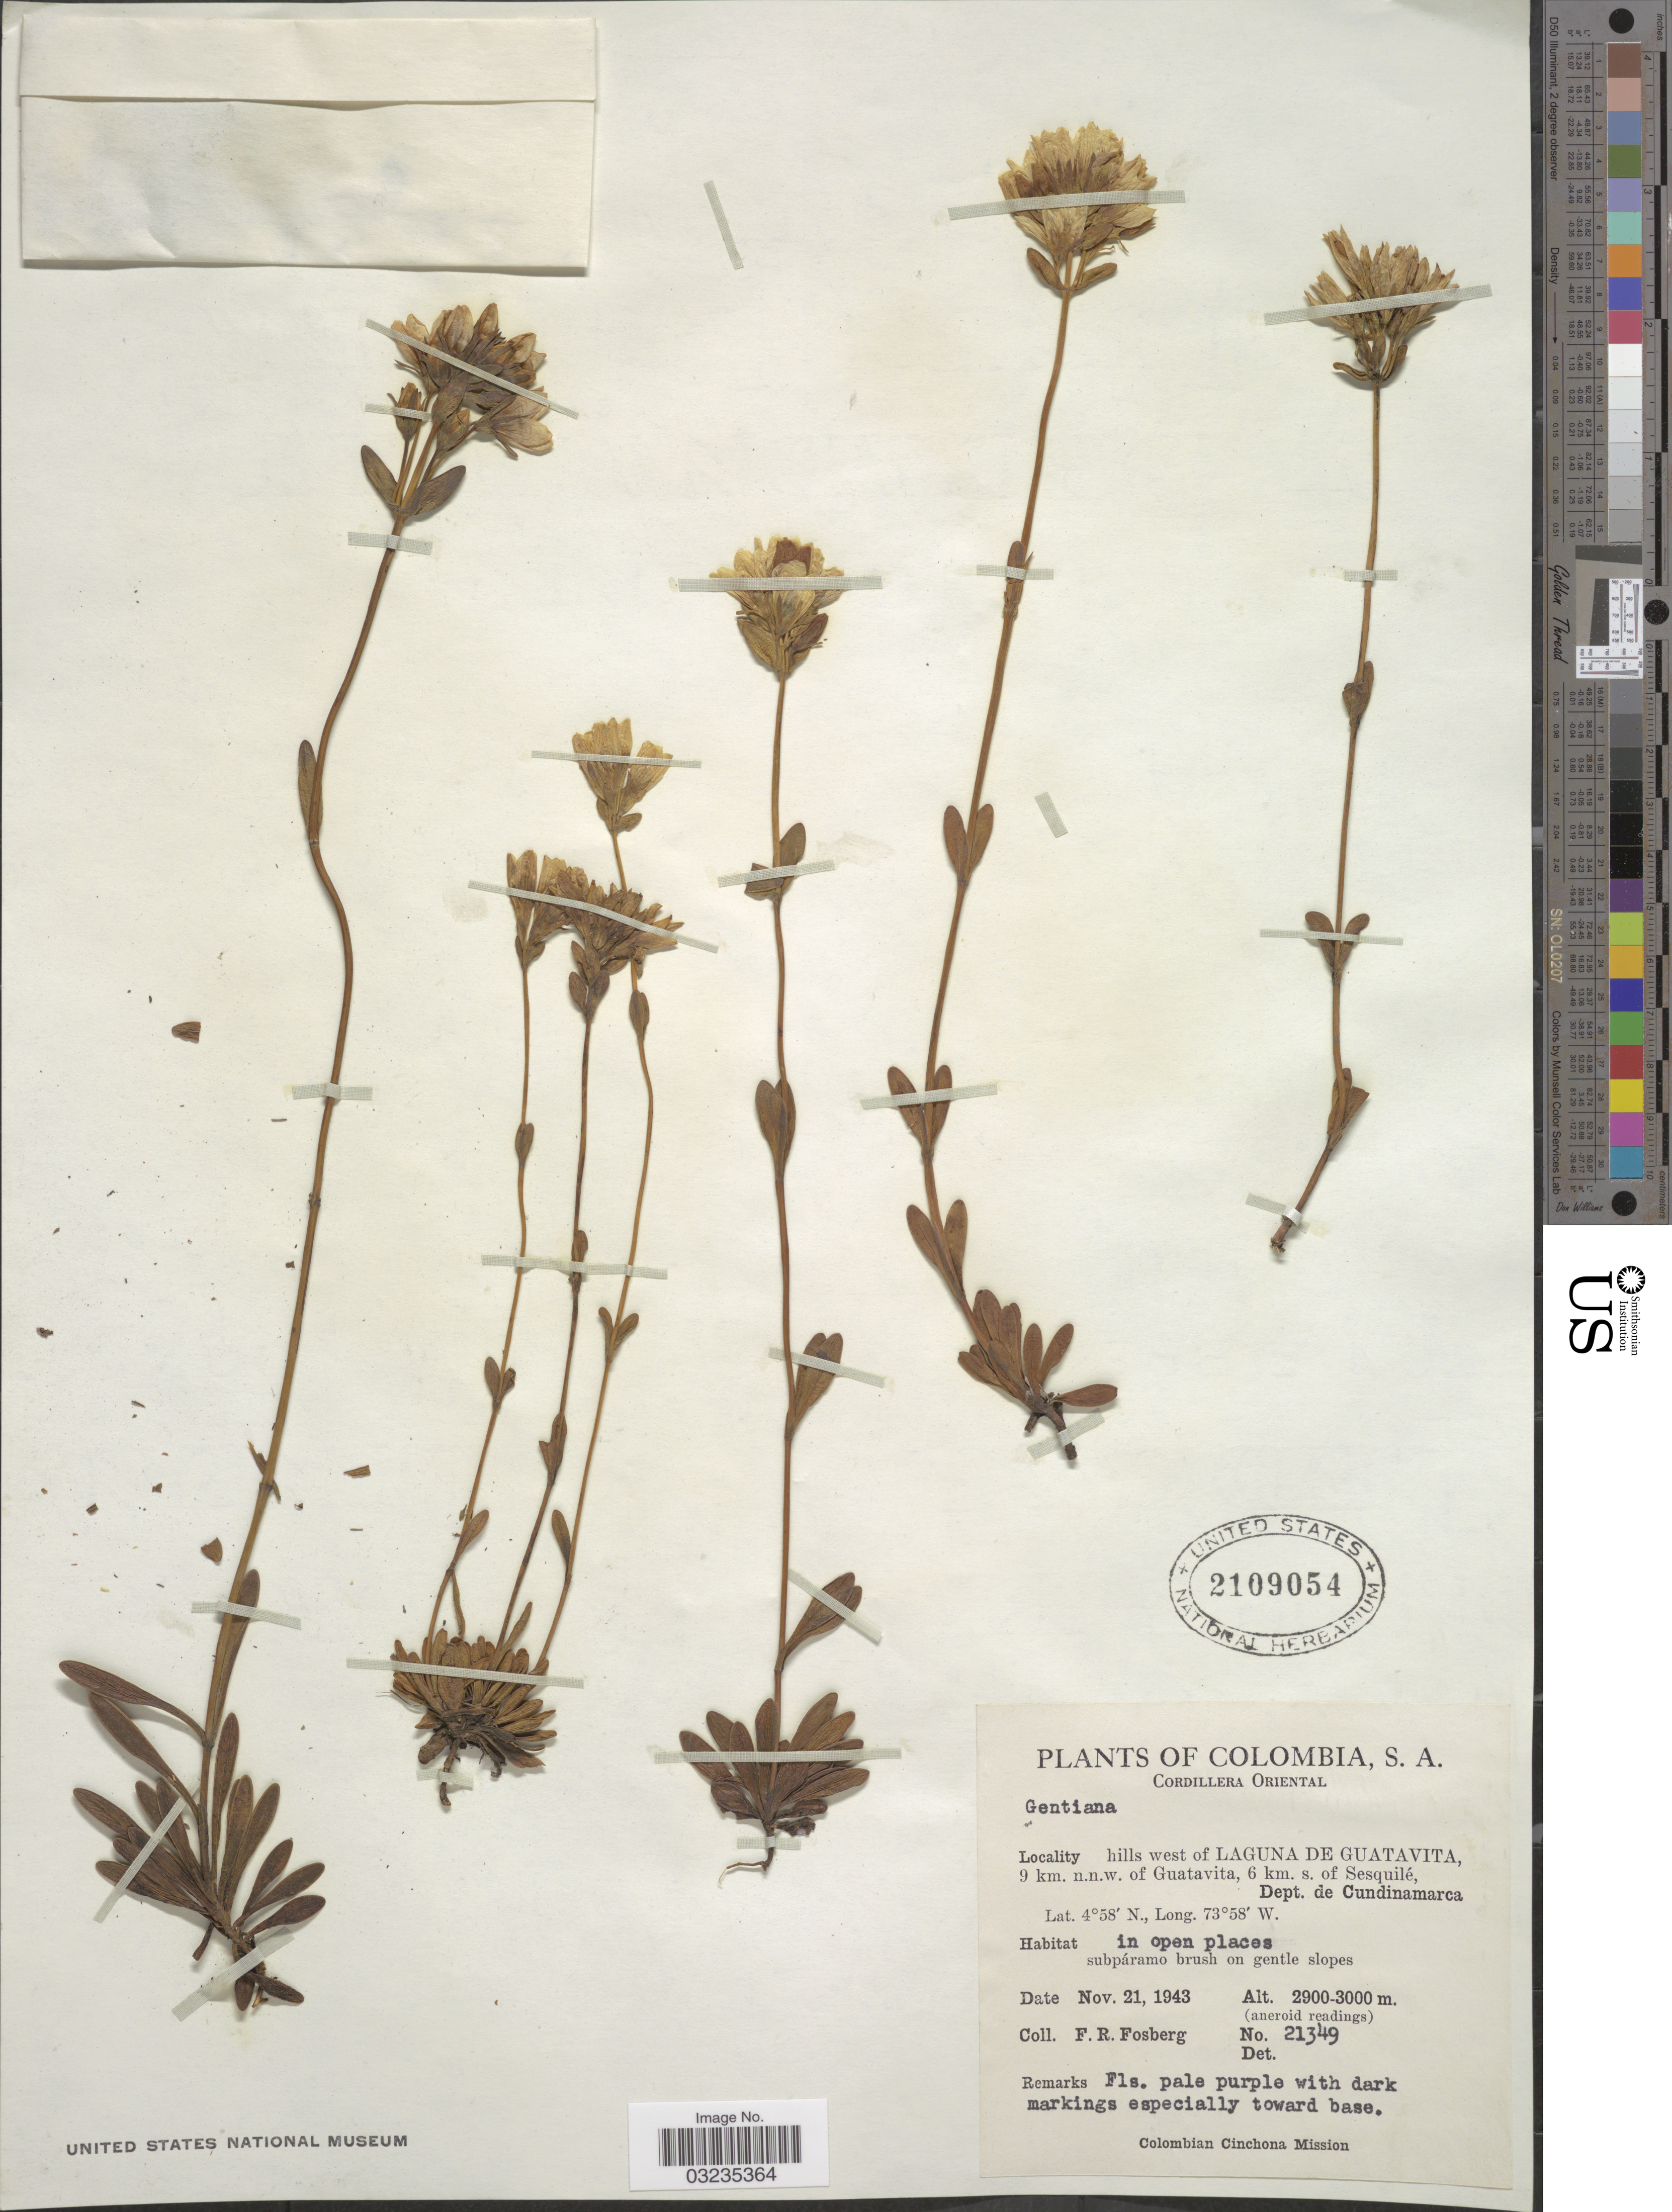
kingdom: Plantae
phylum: Tracheophyta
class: Magnoliopsida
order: Gentianales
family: Gentianaceae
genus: Gentiana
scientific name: Gentiana sp.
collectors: F. R. Fosberg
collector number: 21349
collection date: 1943-11-21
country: Colombia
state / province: Cundinamarca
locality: Cordillera Oriental. Hills west of Laguna de Guatavita, 9 km. n.n.w. of Guatavita, 6 km. s. of Sesquilé, Dept. de Cundinamarca.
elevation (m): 2900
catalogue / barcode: US 2109054